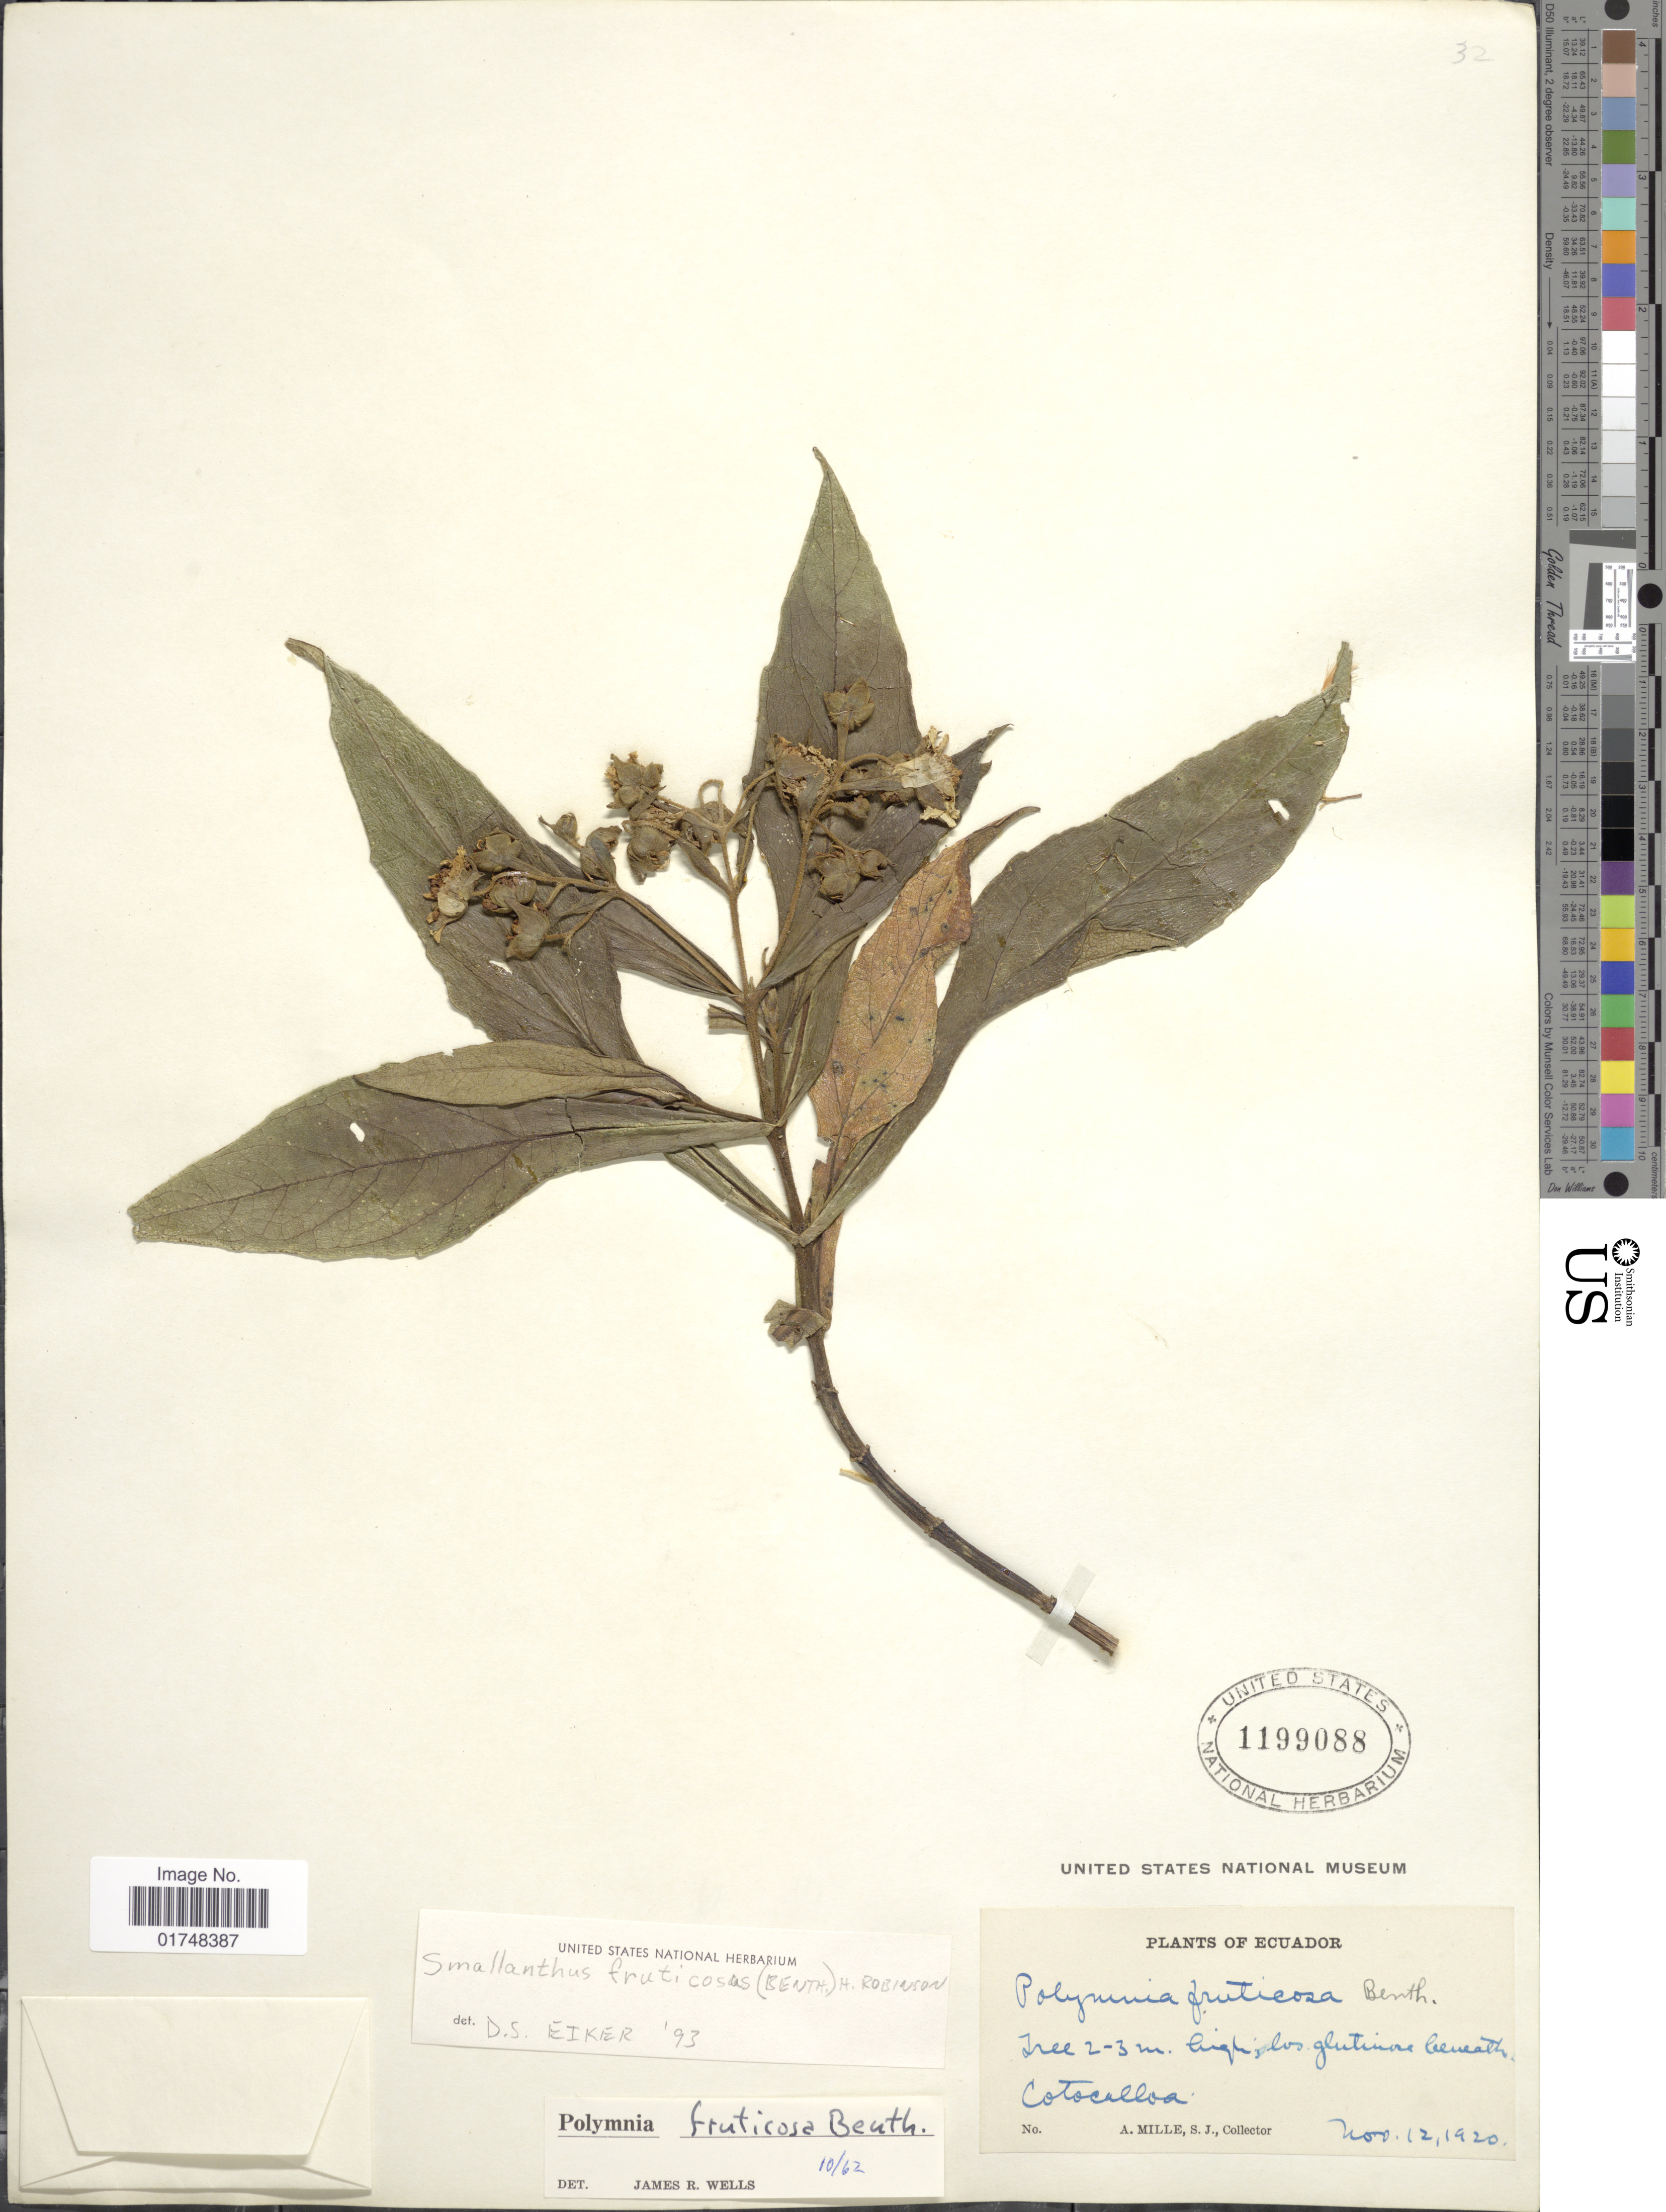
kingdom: Plantae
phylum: Tracheophyta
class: Magnoliopsida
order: Asterales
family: Asteraceae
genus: Smallanthus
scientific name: Smallanthus fruticosus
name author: (Benth.) H. Rob.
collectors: A. Mille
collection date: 1920-11-12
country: Ecuador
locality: Cotocalloa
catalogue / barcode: US 1199088